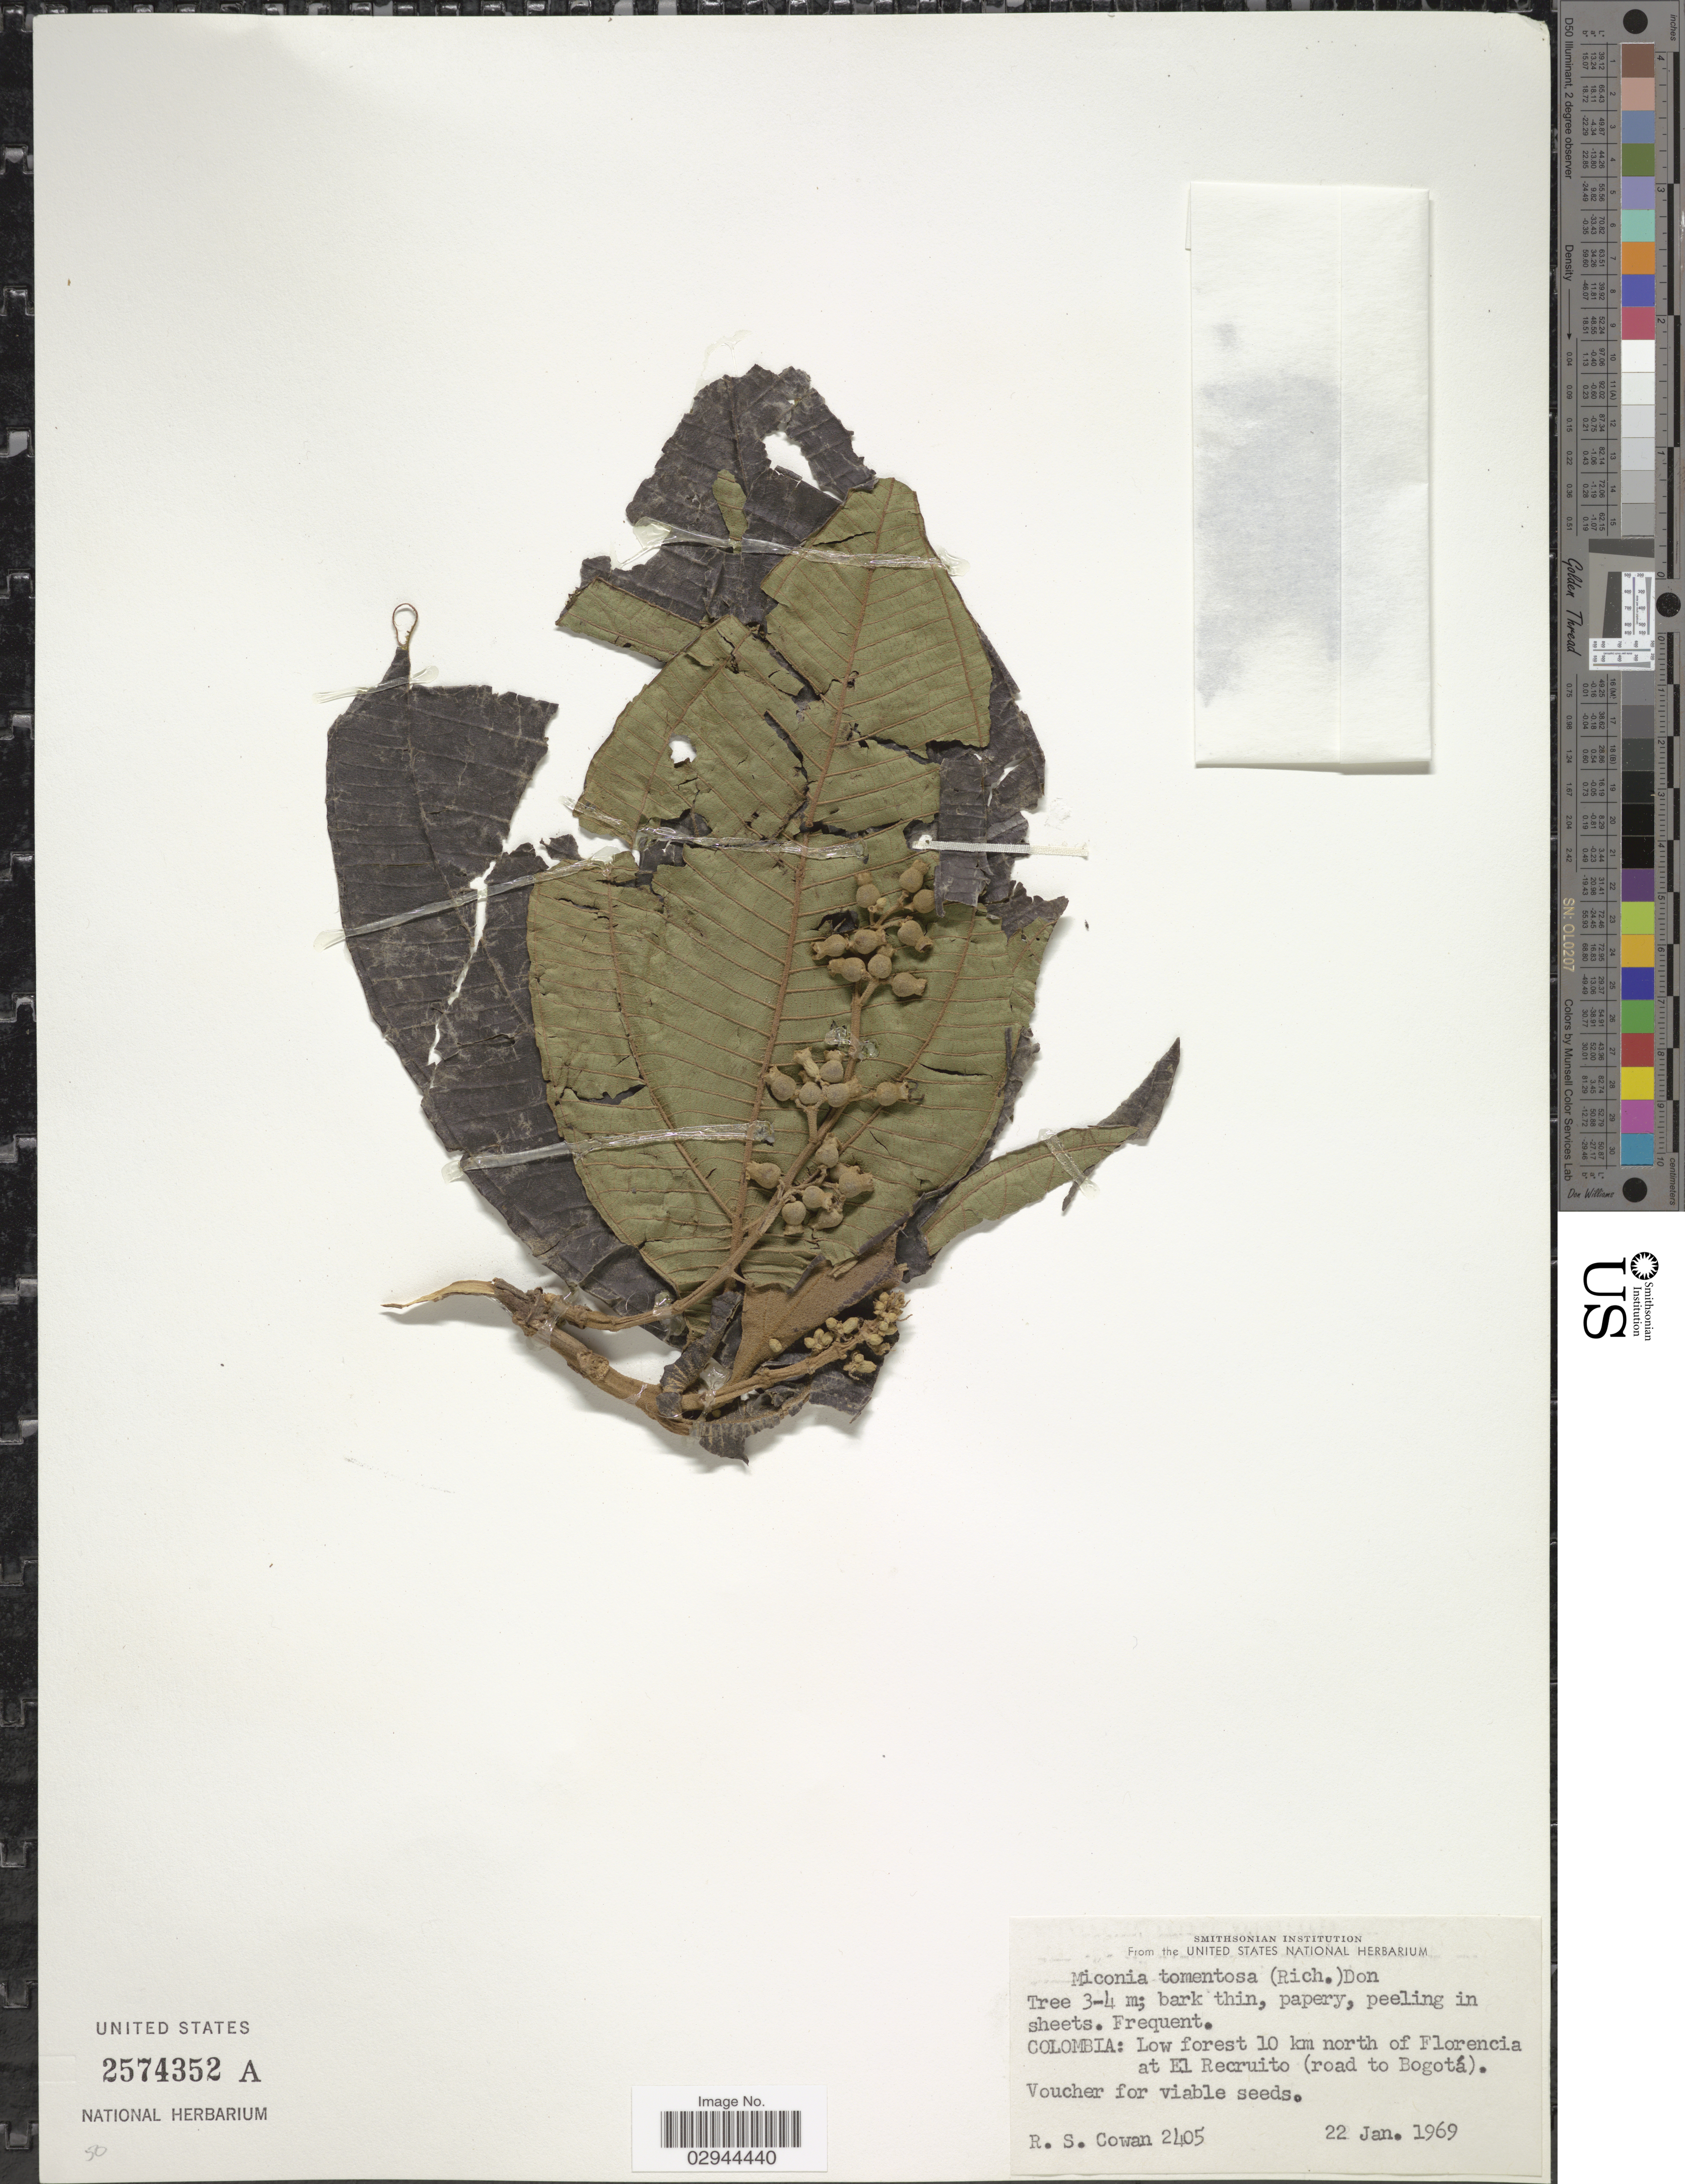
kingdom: Plantae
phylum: Tracheophyta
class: Magnoliopsida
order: Myrtales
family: Melastomataceae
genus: Miconia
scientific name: Miconia tomentosa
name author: (Rich.) D. Don ex DC.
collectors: R. S. Cowan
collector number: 2405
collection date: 1969-01-22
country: Colombia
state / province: Bogota D.C.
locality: Low forest 10 km north of Florencia at El Recruito (road to Bogotá).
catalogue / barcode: US 2574352A